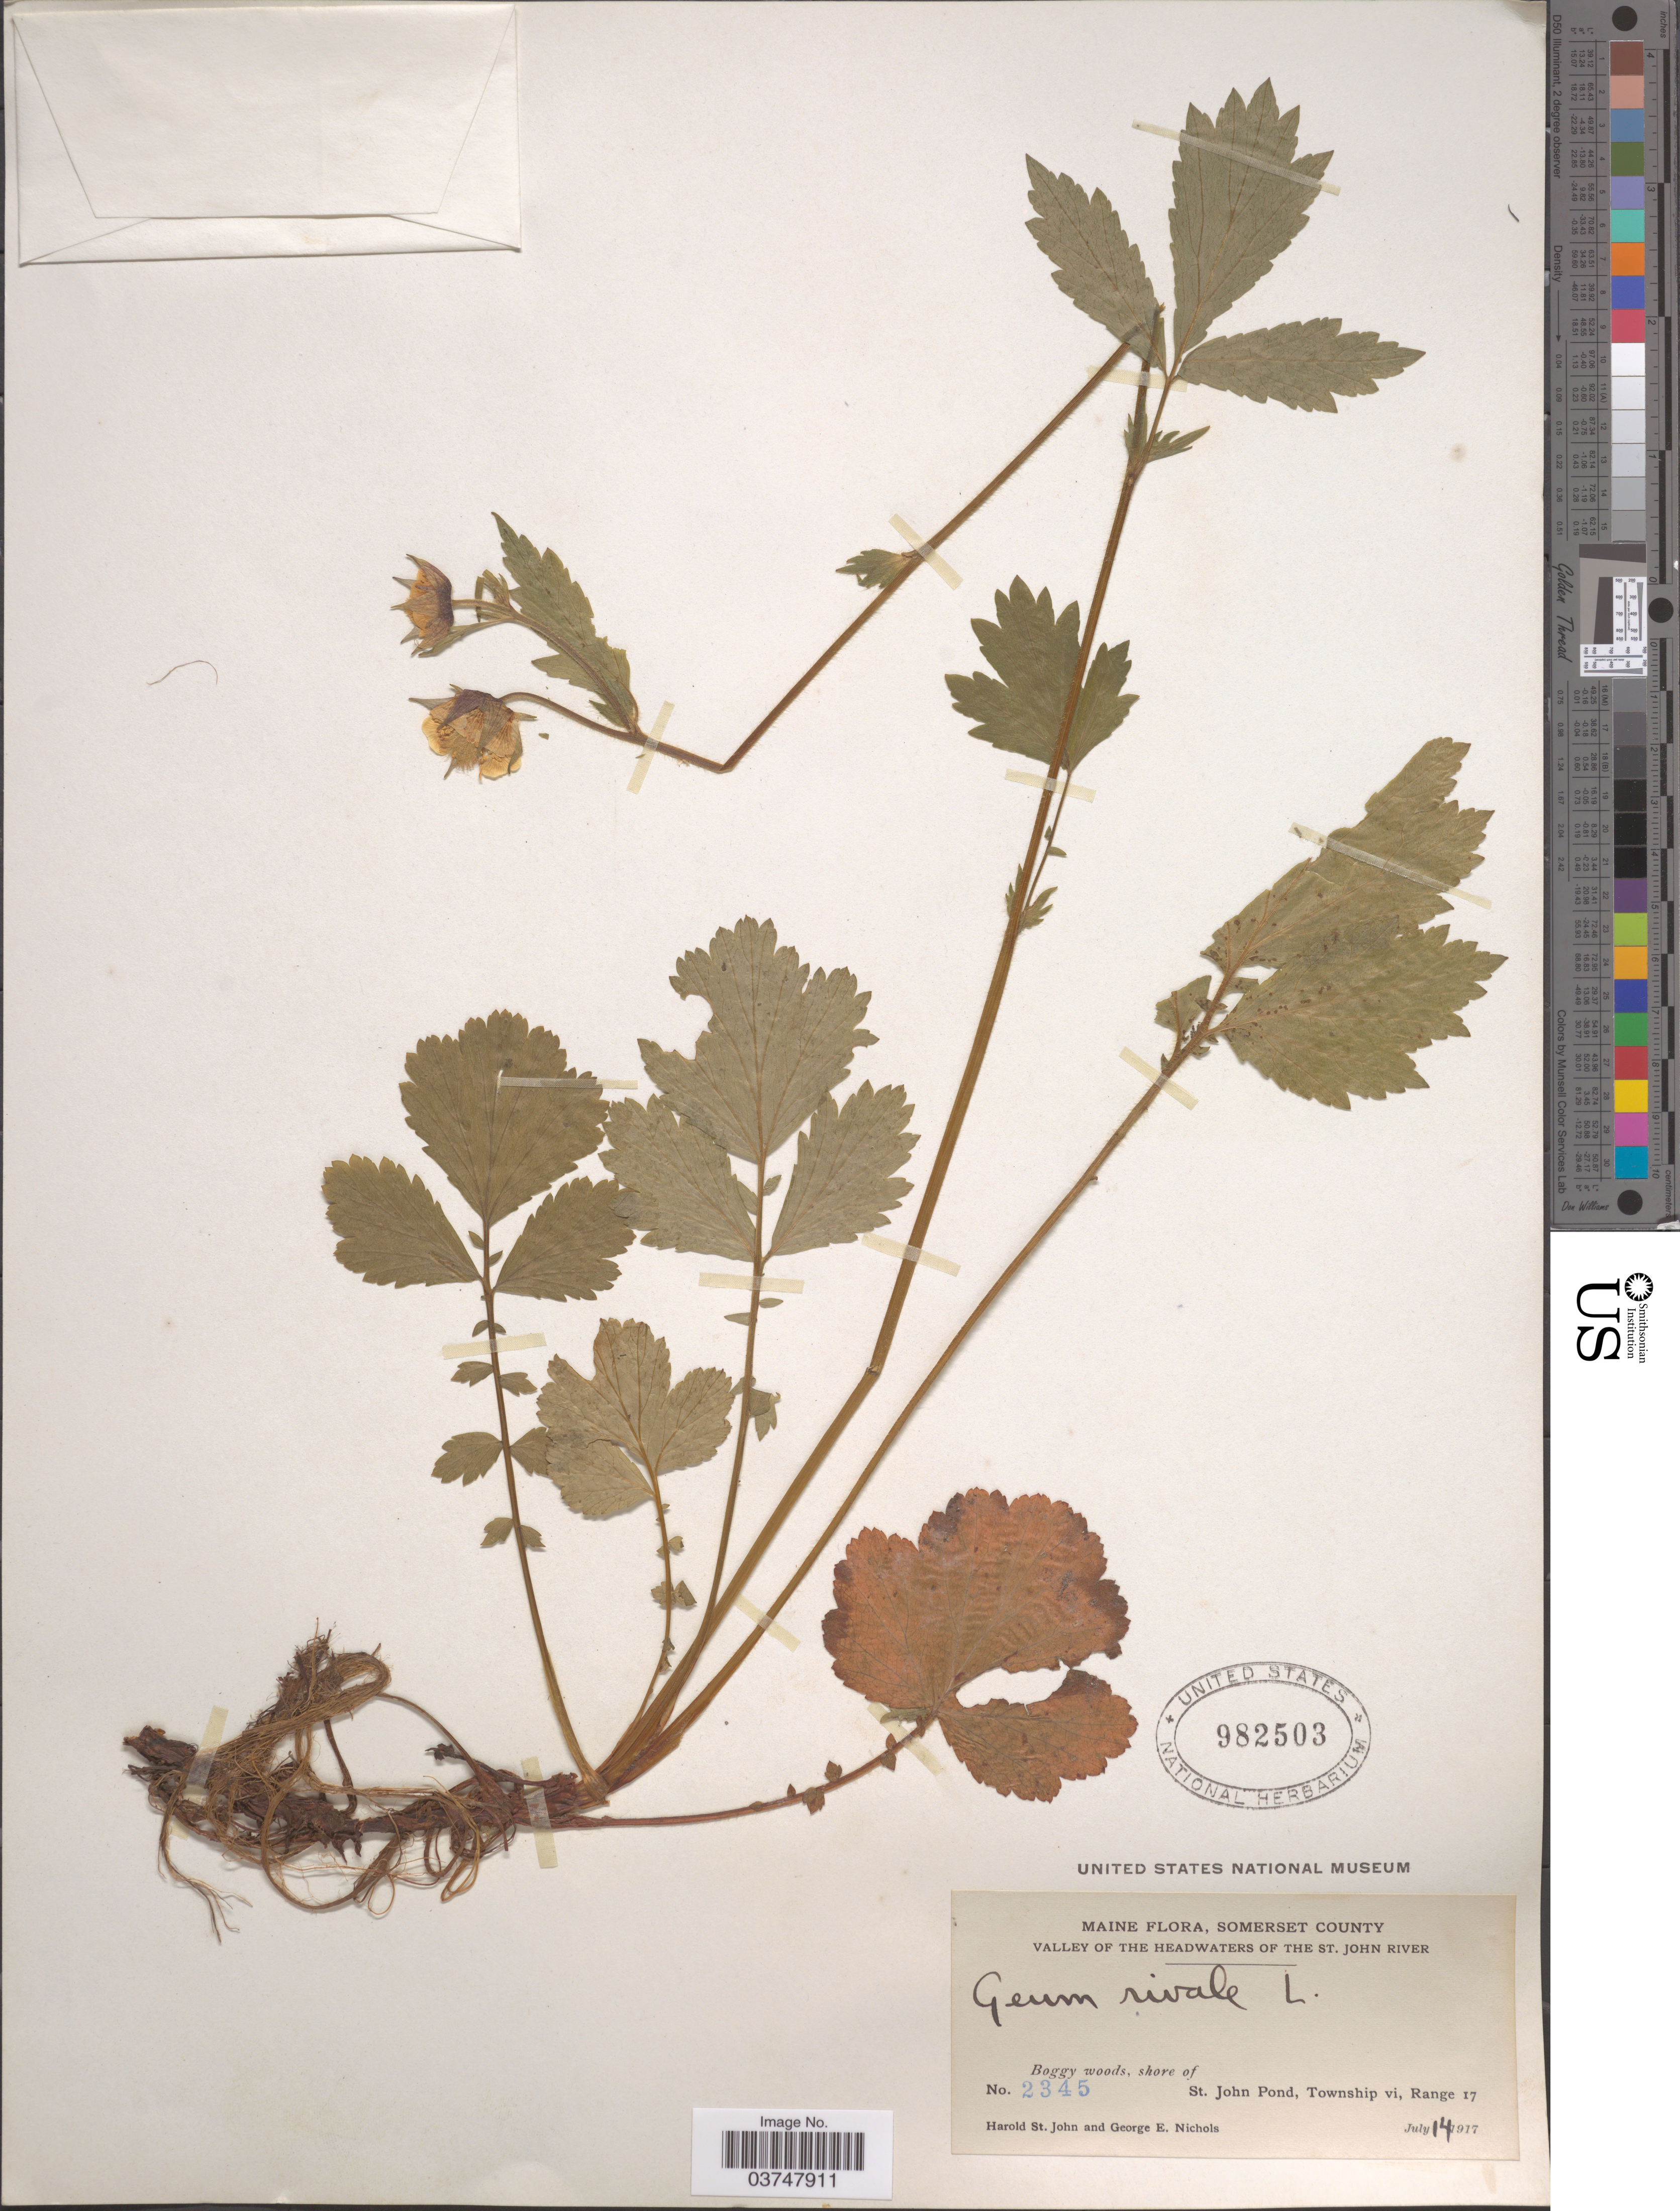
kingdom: Plantae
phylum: Tracheophyta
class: Magnoliopsida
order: Rosales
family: Rosaceae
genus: Geum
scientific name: Geum rivale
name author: L.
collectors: H. St. John & G. E. Nichols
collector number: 2345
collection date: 1917-07-14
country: United States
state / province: Maine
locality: Somerset County. Valley of the Headwaters of the St. John River. Boggy woods, shore of St. John Pond, Township vi, Range 17.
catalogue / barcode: US 982503